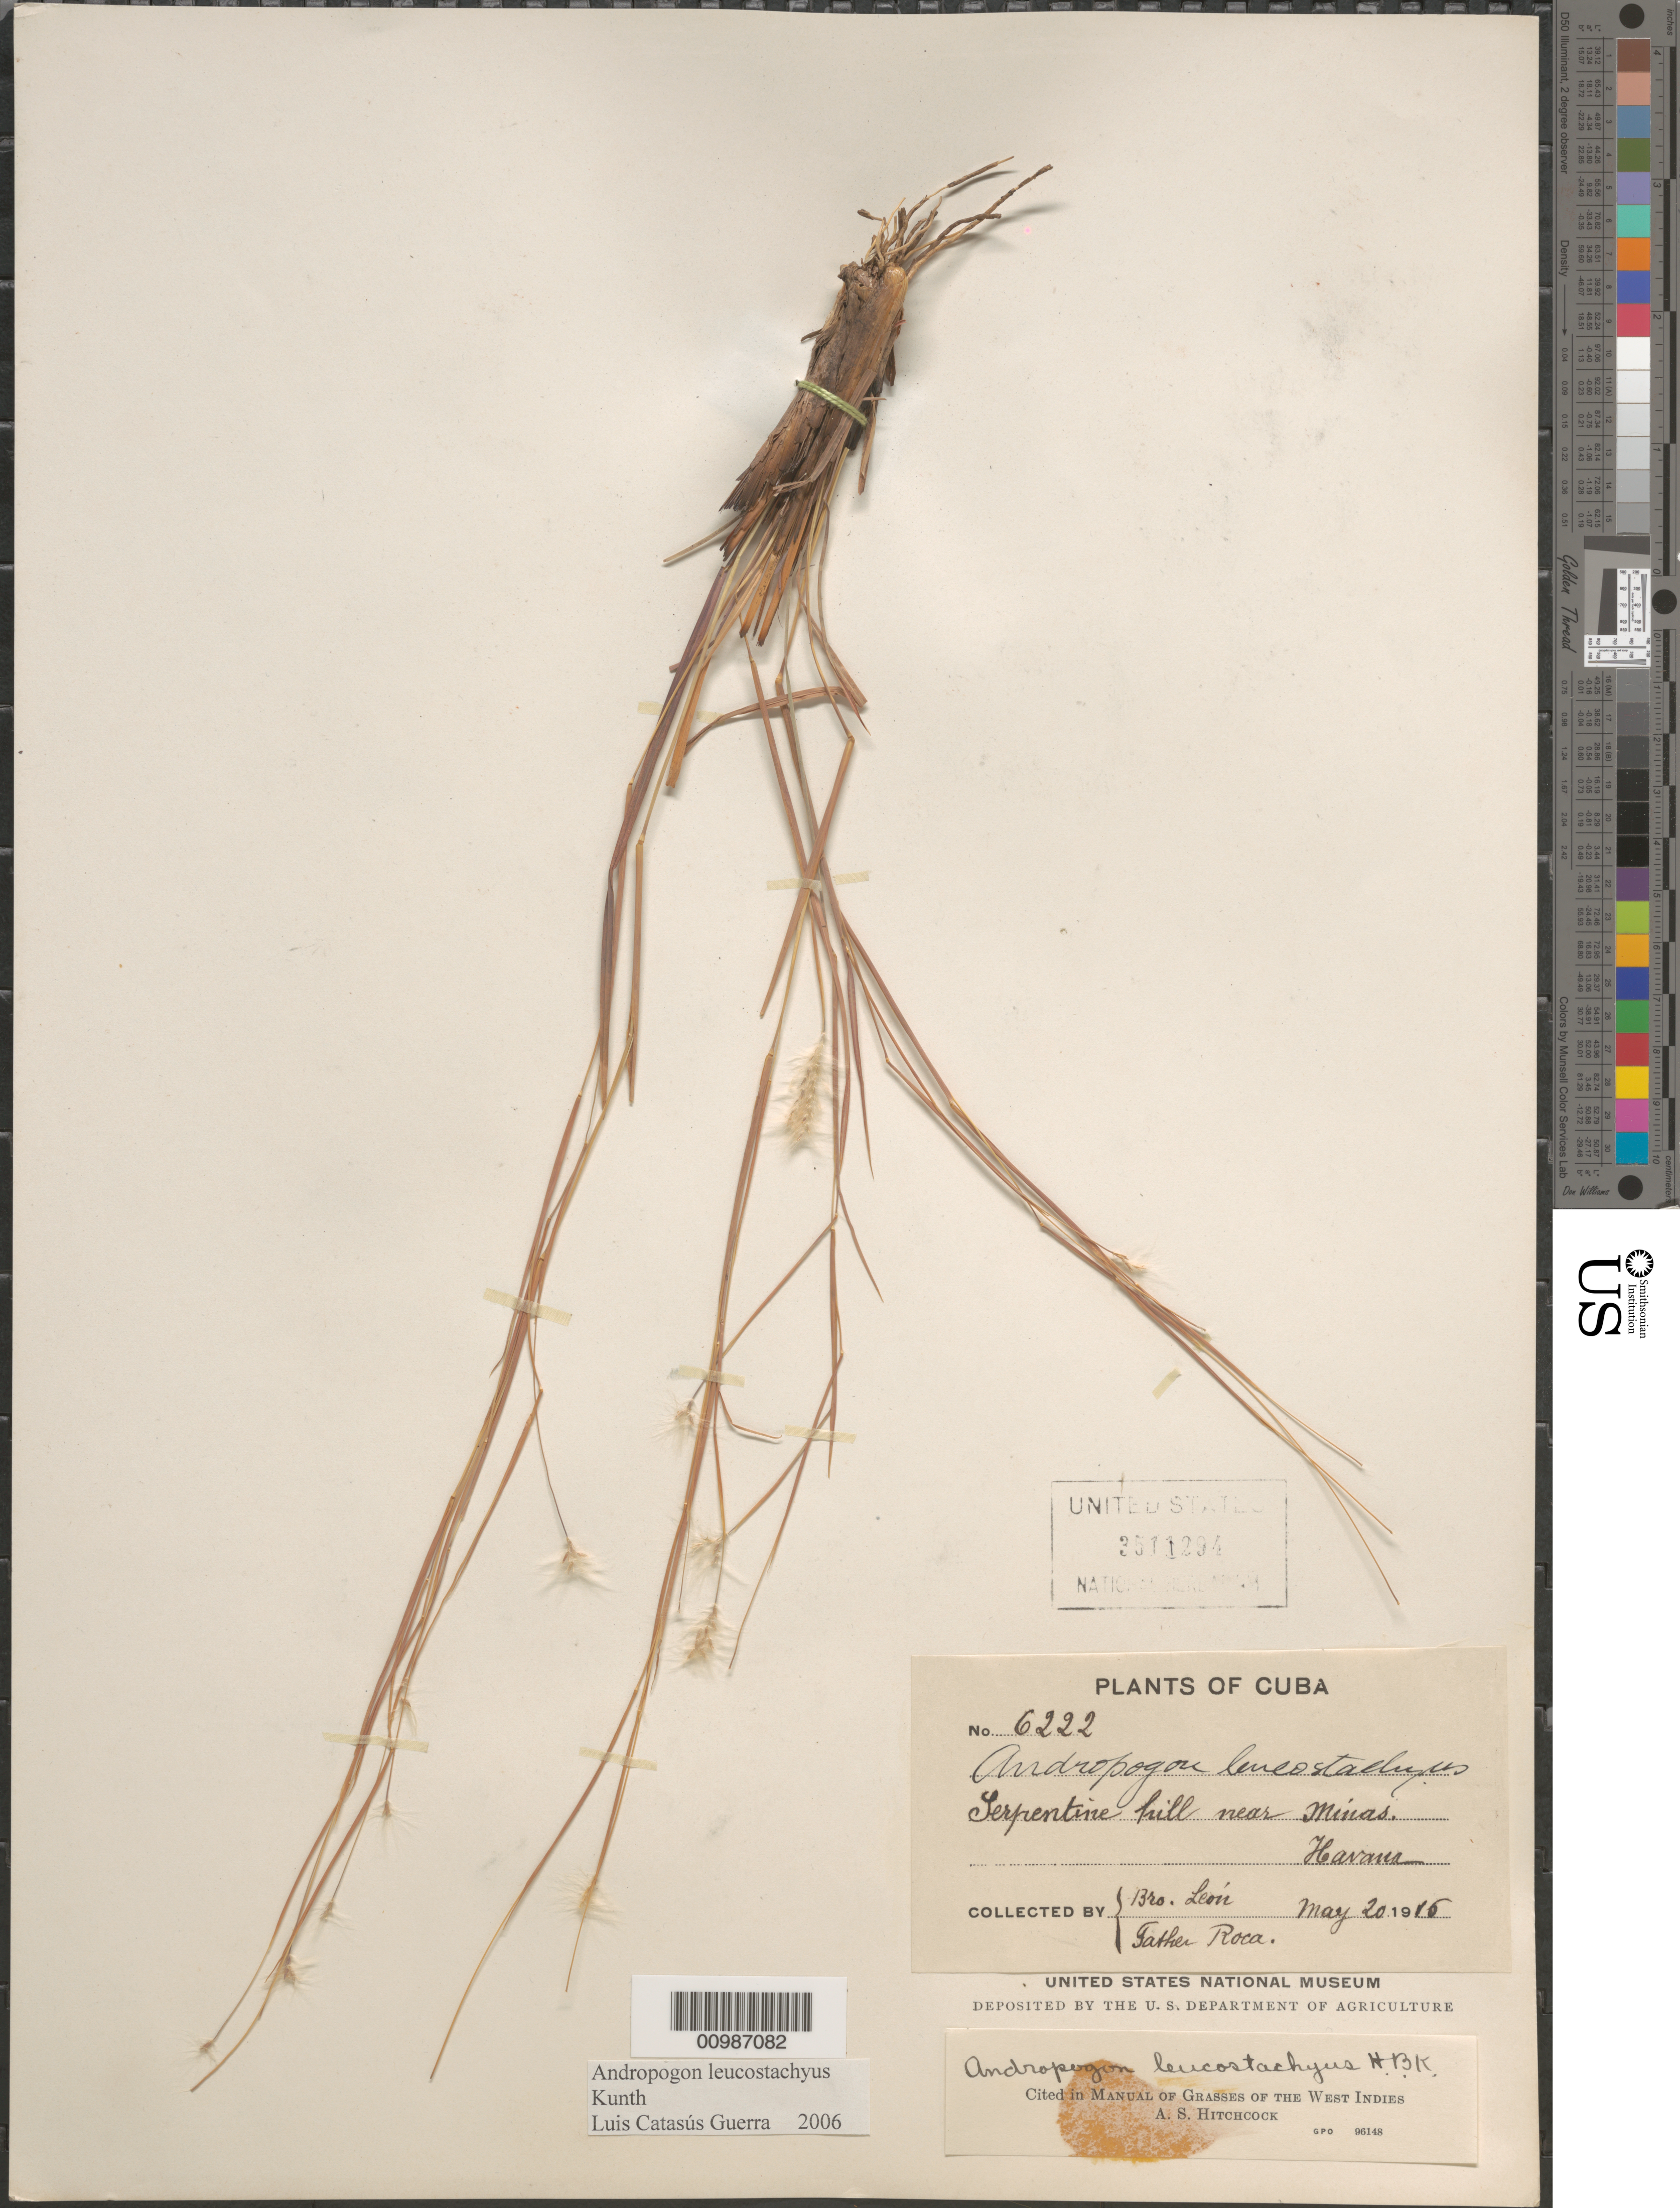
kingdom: Plantae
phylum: Tracheophyta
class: Liliopsida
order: Poales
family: Poaceae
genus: Andropogon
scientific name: Andropogon leucostachyus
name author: Kunth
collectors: Bro. León & M. Roca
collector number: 6222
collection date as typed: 20 May 1916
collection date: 1916-05-20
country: Cuba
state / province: La Habana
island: Cuba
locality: La Habana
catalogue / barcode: US 3511294